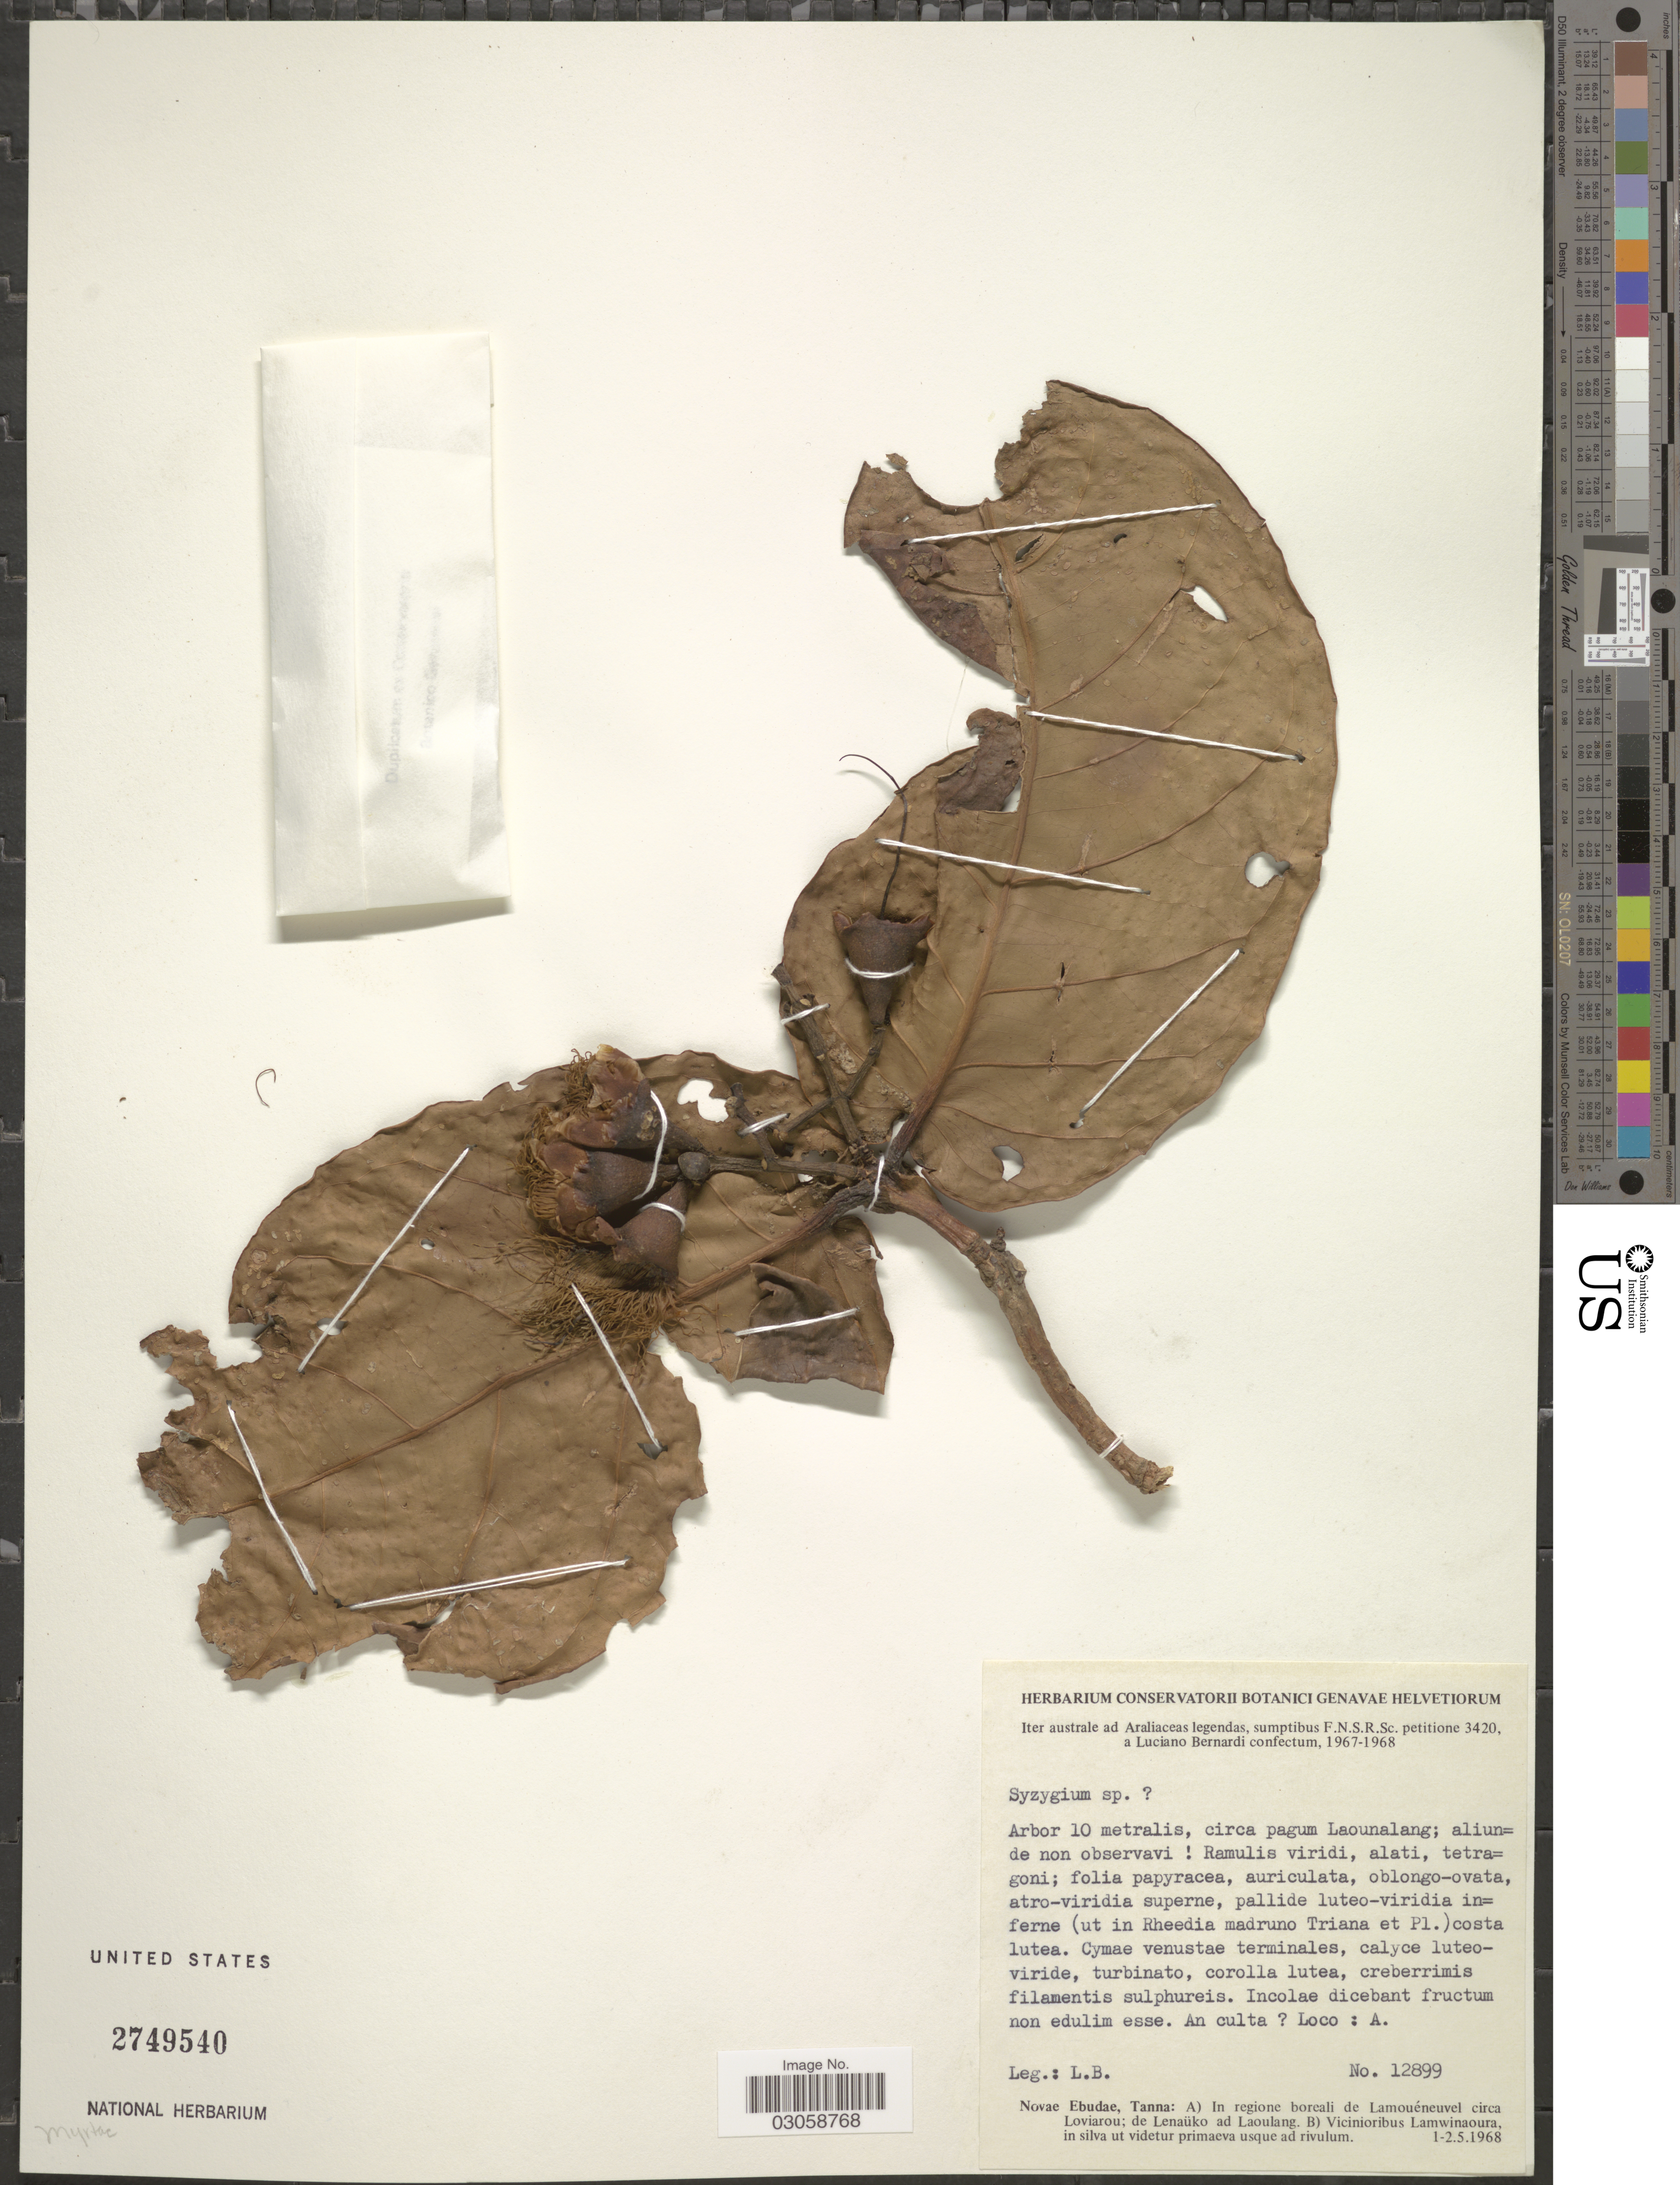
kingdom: Plantae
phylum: Tracheophyta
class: Magnoliopsida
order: Myrtales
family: Myrtaceae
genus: Syzygium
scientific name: Syzygium sp.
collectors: L. Bernardi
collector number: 12899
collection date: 1968-05-01/1968-05-02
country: Vanuatu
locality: Novae Abudae, Tanna: In regione boreali de Lamouéneuvel circa Loviarou; de Lenaüko ad Laoulang.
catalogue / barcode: US 2749540